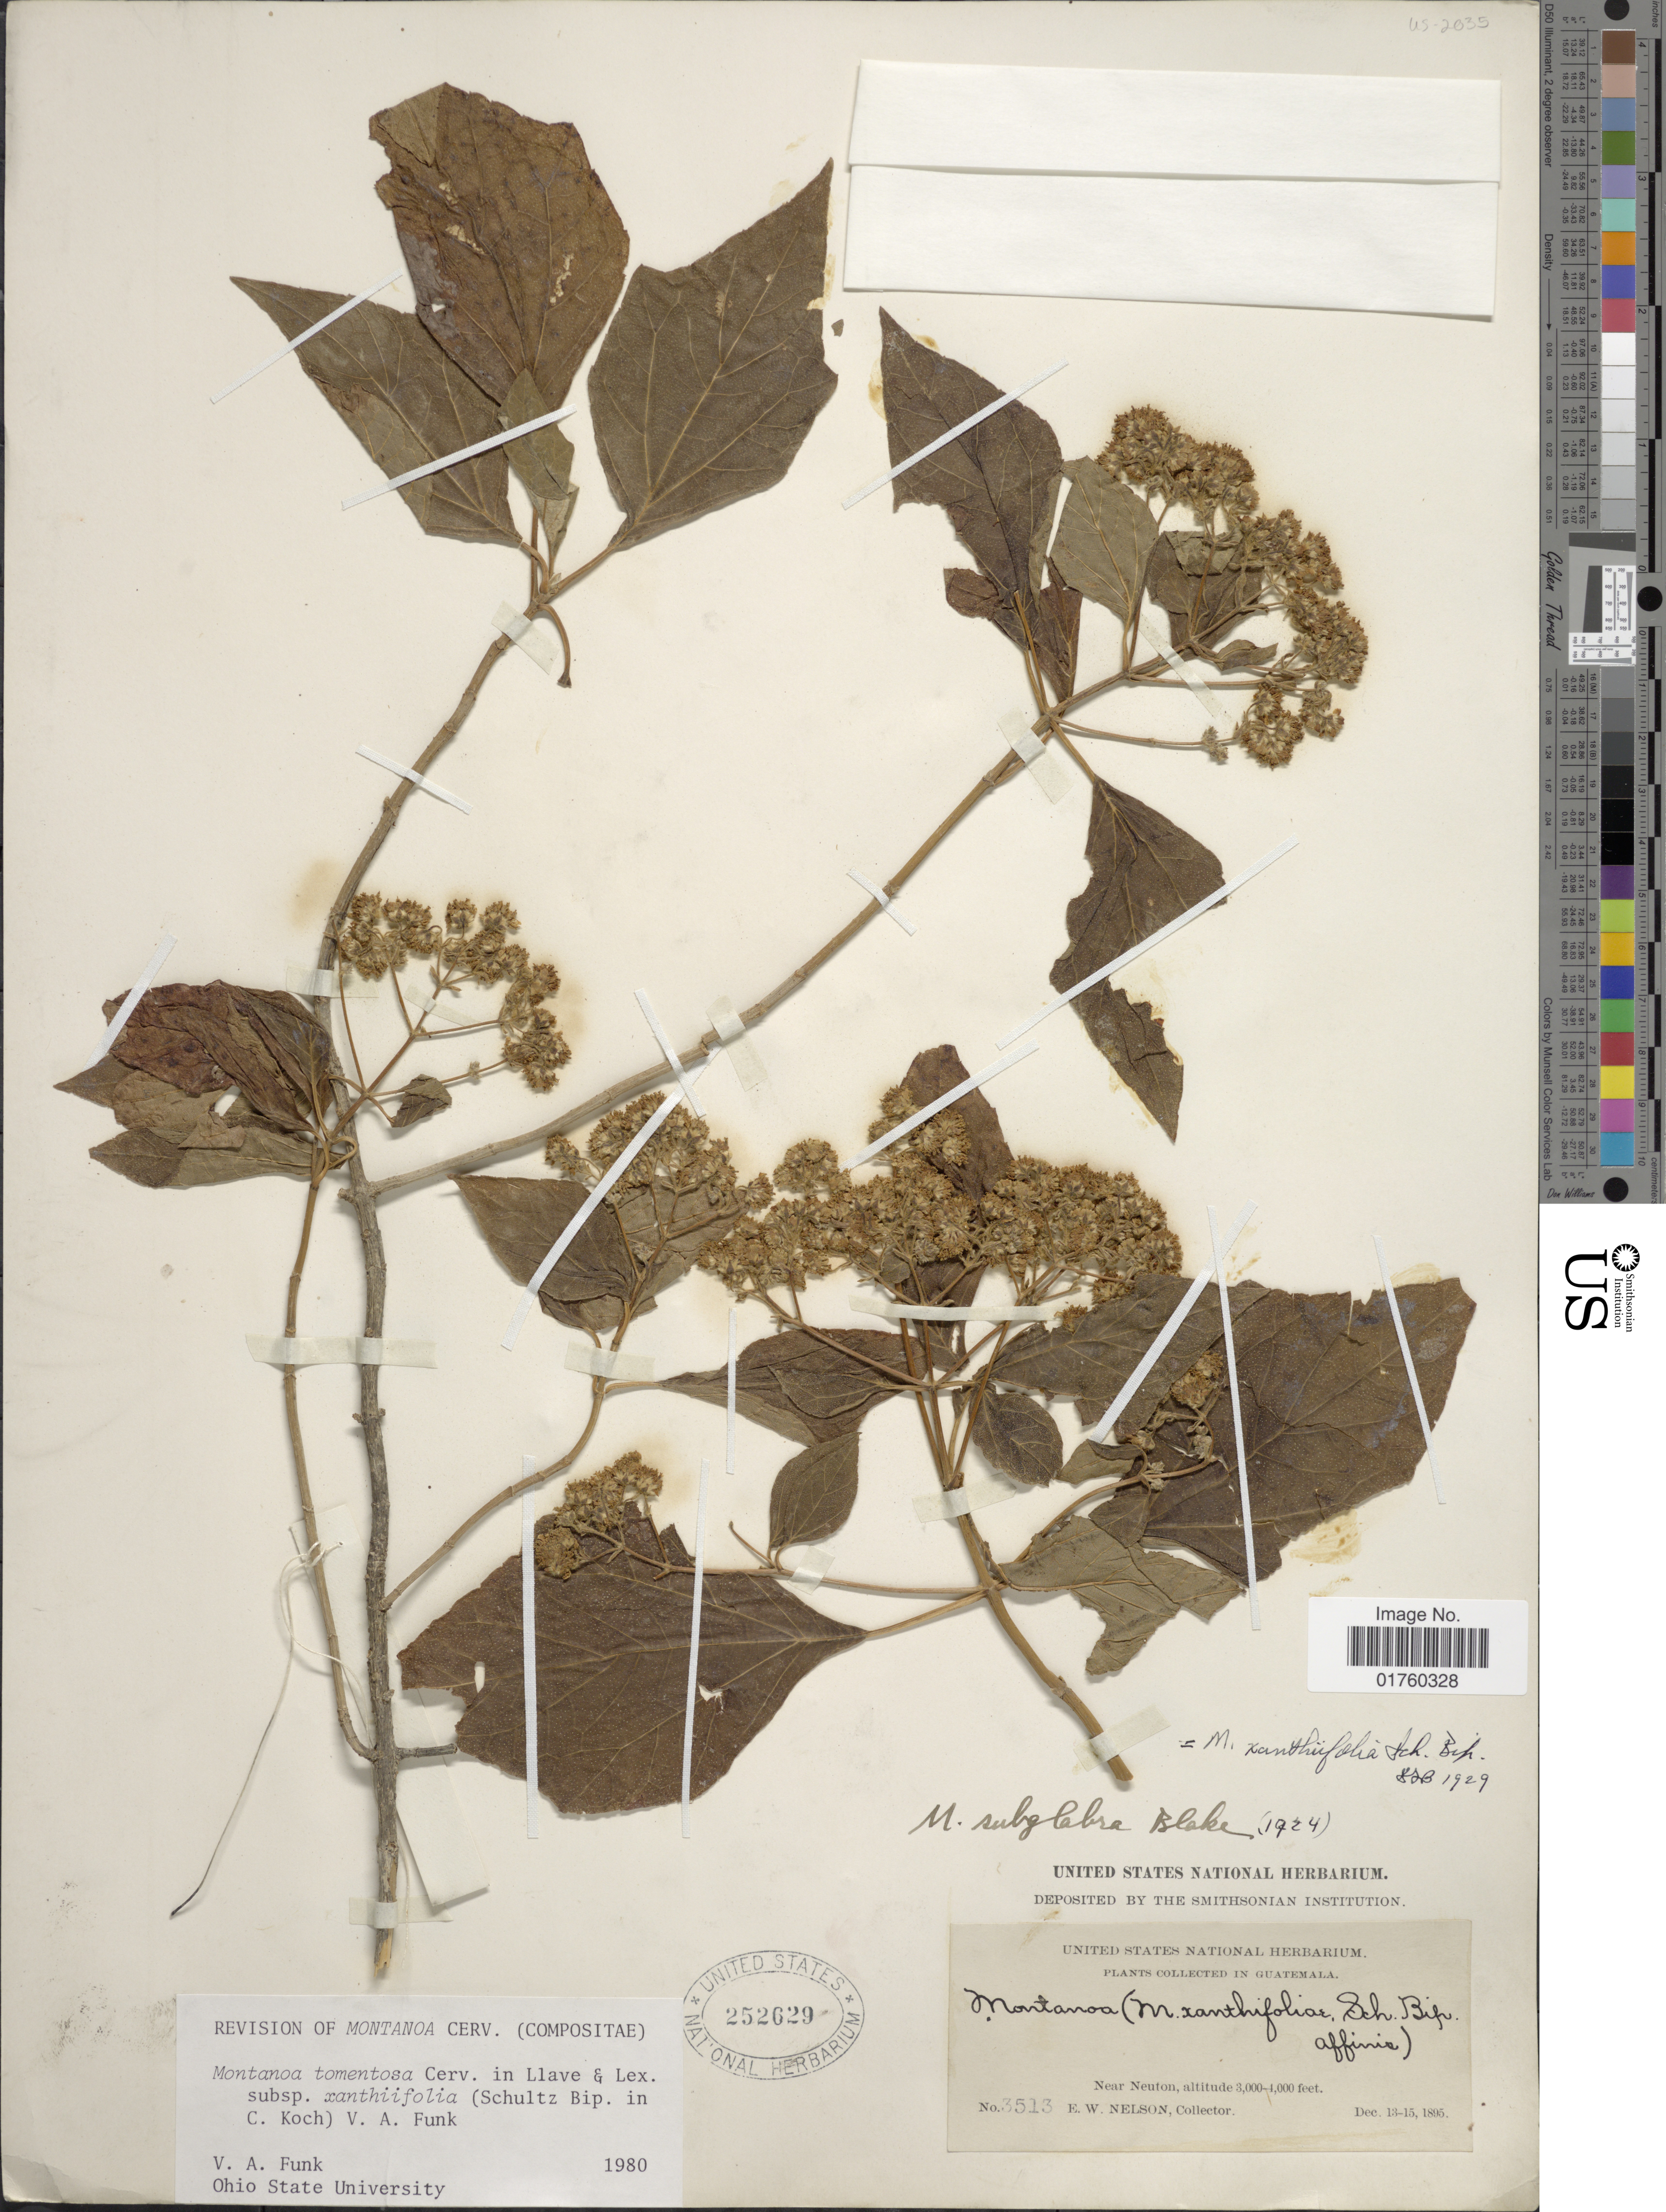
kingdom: Plantae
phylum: Tracheophyta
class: Magnoliopsida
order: Asterales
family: Asteraceae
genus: Montanoa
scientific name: Montanoa tomentosa subsp. xanthiifolia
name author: (Sch. Bip. in C. Koch) V.A. Funk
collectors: E. W. Nelson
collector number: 3513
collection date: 1895-12-13/1895-12-15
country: Guatemala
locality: Near Neuton.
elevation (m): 914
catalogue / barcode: US 252629